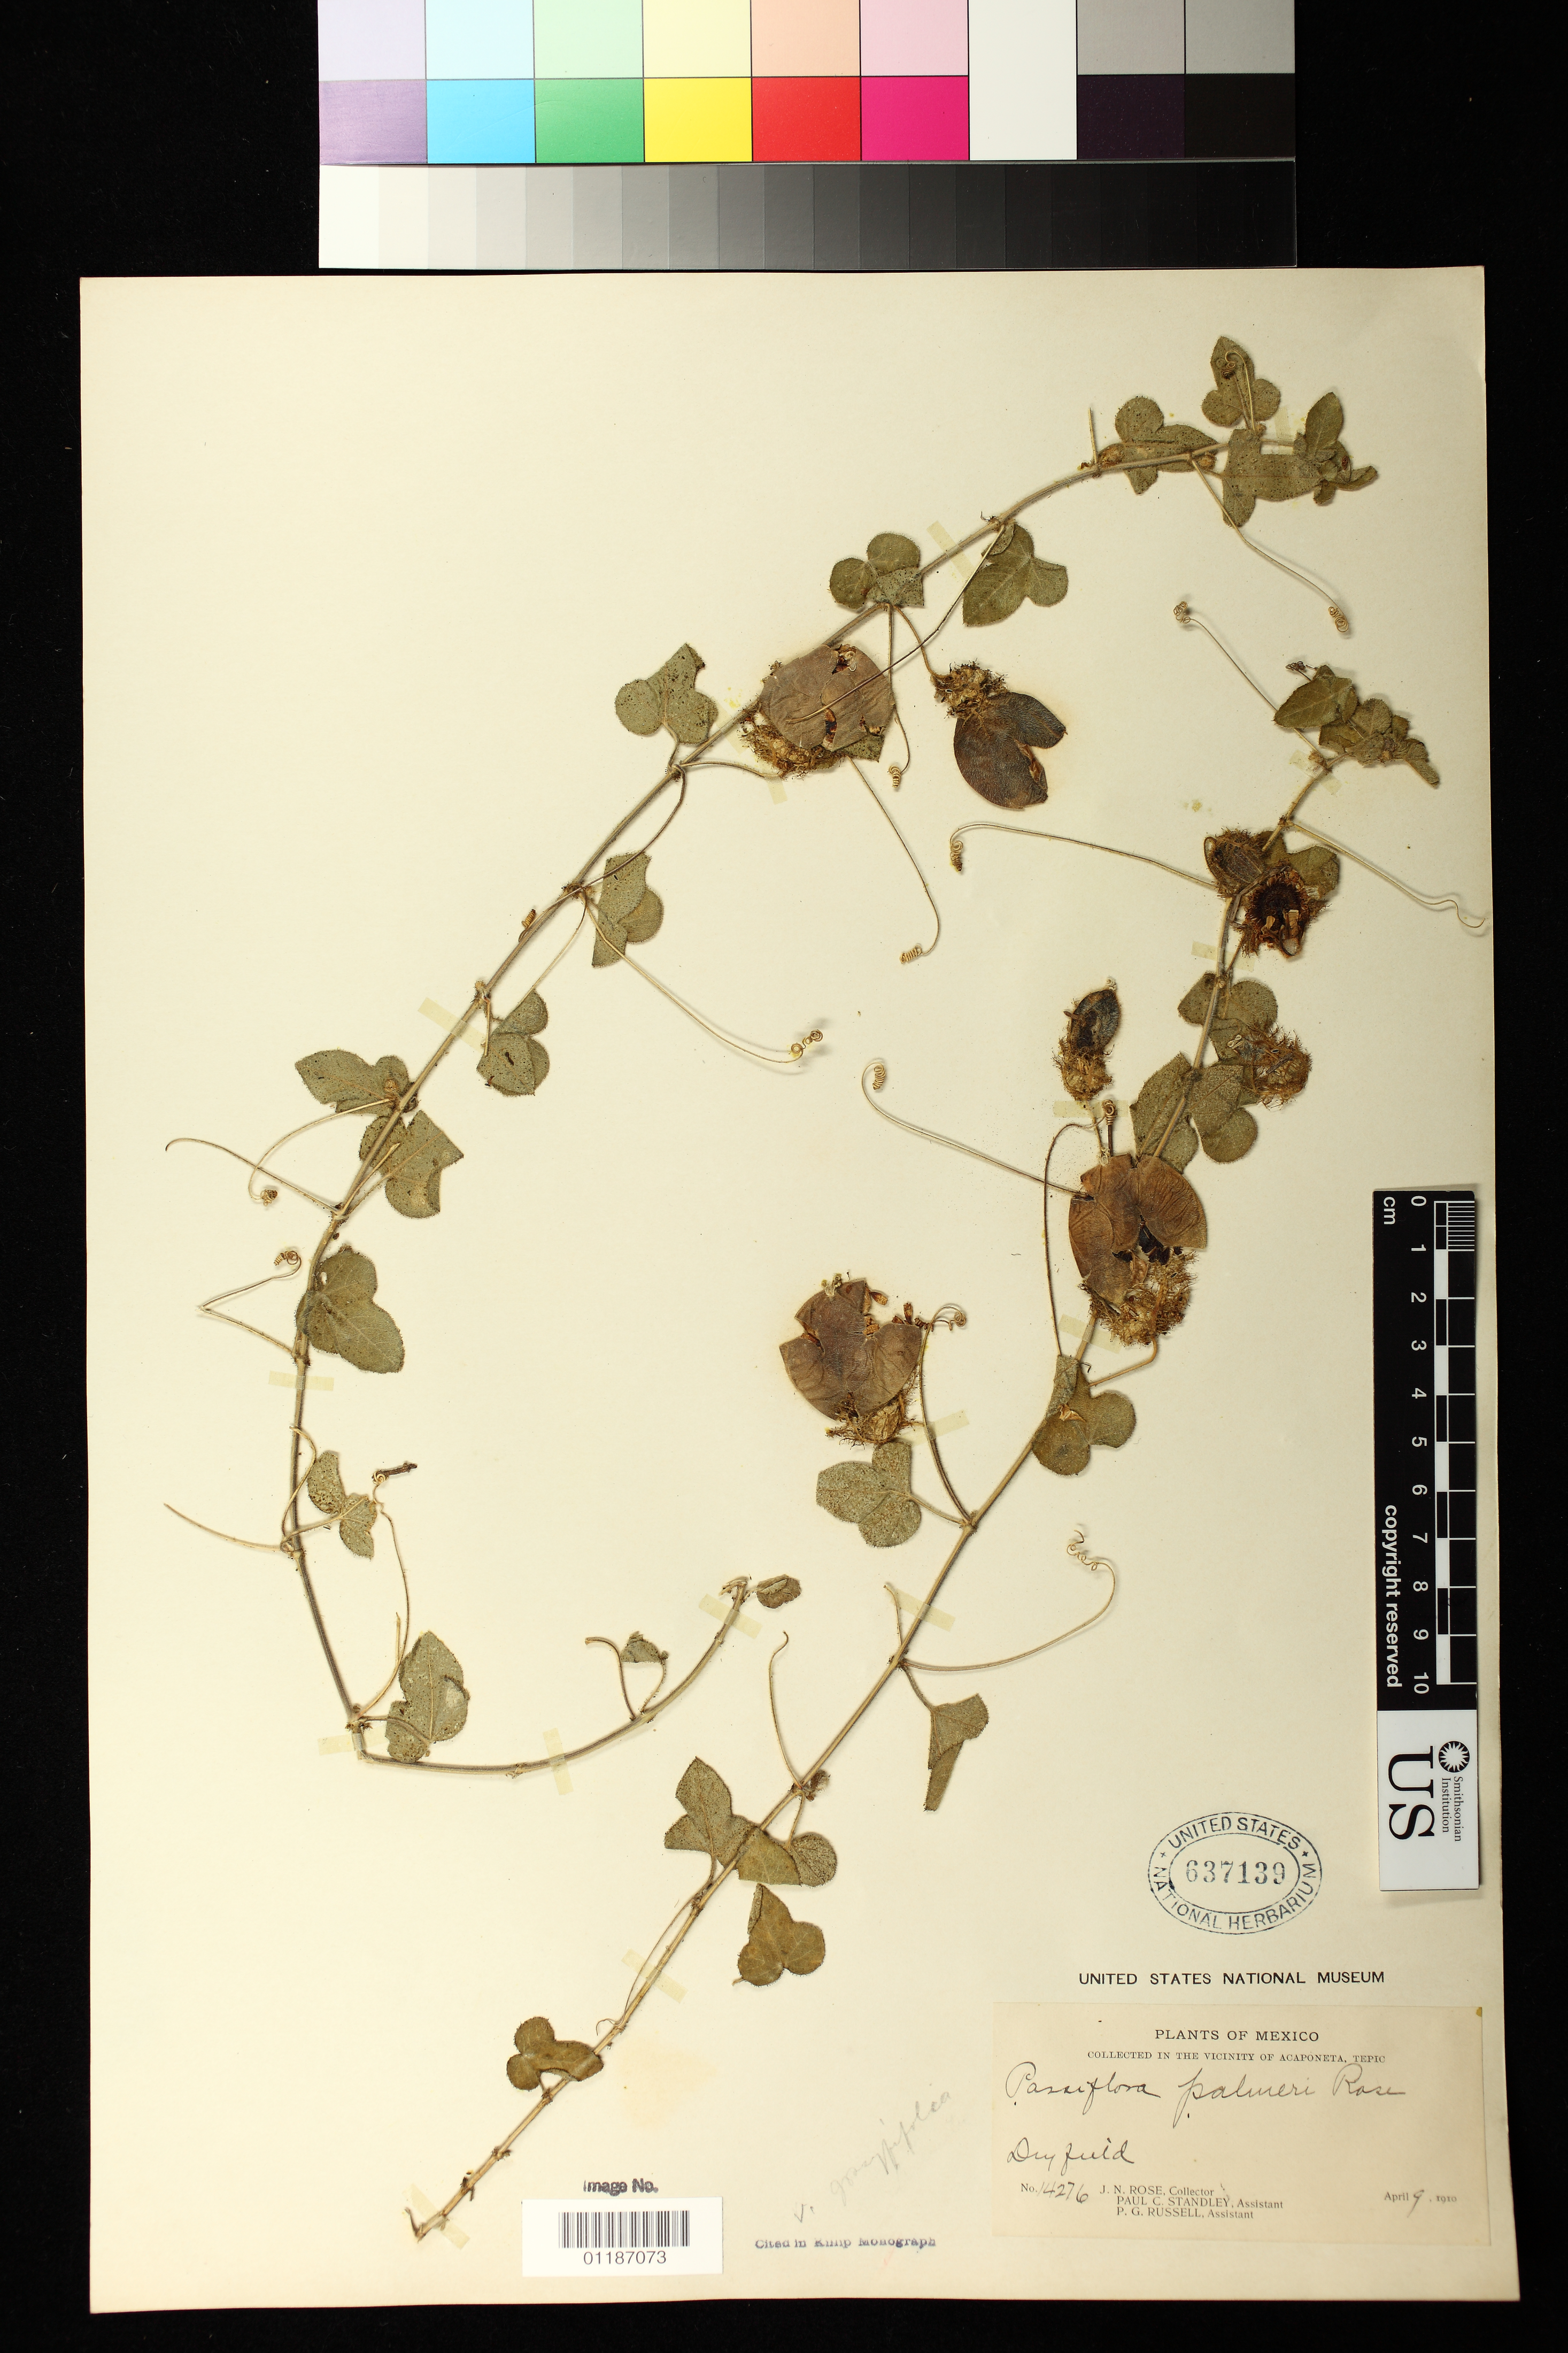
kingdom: Plantae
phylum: Tracheophyta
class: Magnoliopsida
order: Malpighiales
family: Passifloraceae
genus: Passiflora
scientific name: Passiflora foetida var. gossypiifolia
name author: (Desv.) Mast.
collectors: J. N. Rose, P. C. Standley & P. G. Russell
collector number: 14276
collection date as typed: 09 Apr 1910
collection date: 1910-04-09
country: Mexico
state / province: Nayarit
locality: In the vicinity of Acaponeta, Tepic.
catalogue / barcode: US 637139